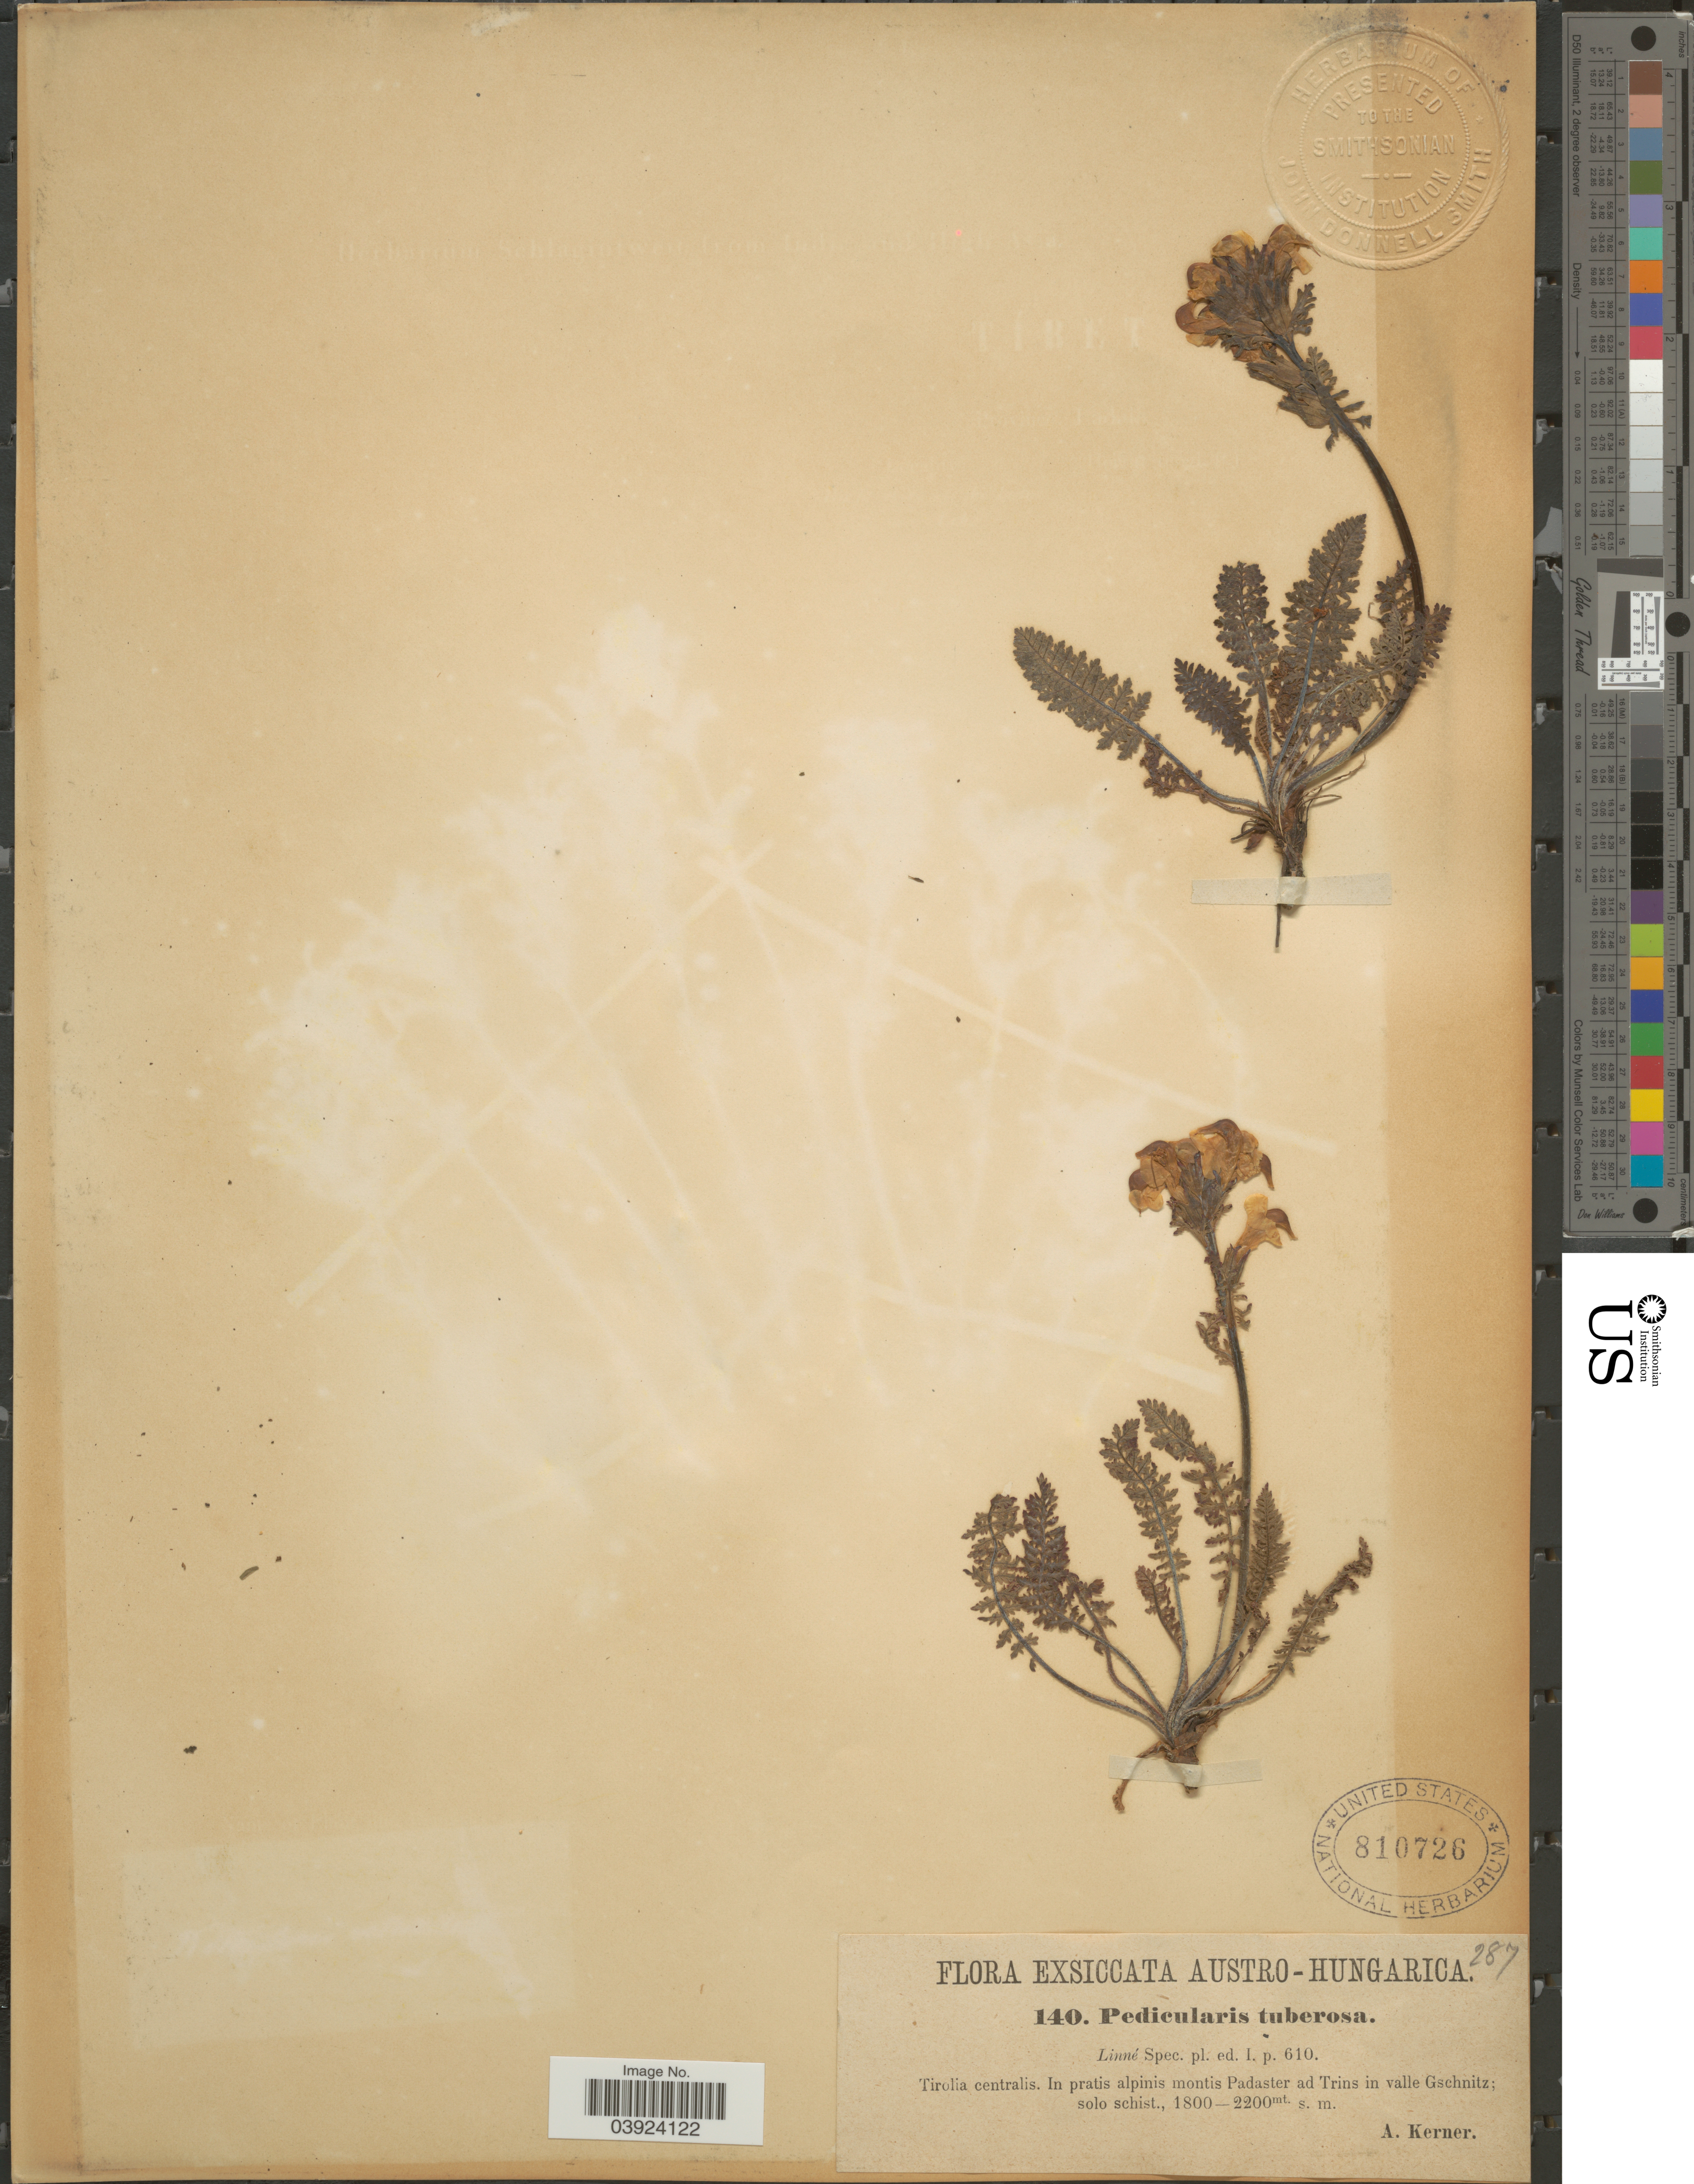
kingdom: Plantae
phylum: Tracheophyta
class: Magnoliopsida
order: Lamiales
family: Orobanchaceae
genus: Pedicularis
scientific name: Pedicularis tuberosa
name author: L.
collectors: A. Kerner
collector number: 140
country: Austria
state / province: Tirol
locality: Austro-Hungarica. Tirolia centralis. In pratis alpinis montis Padaster ad Trins in valle Gschnitz.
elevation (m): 1800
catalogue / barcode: US 810726